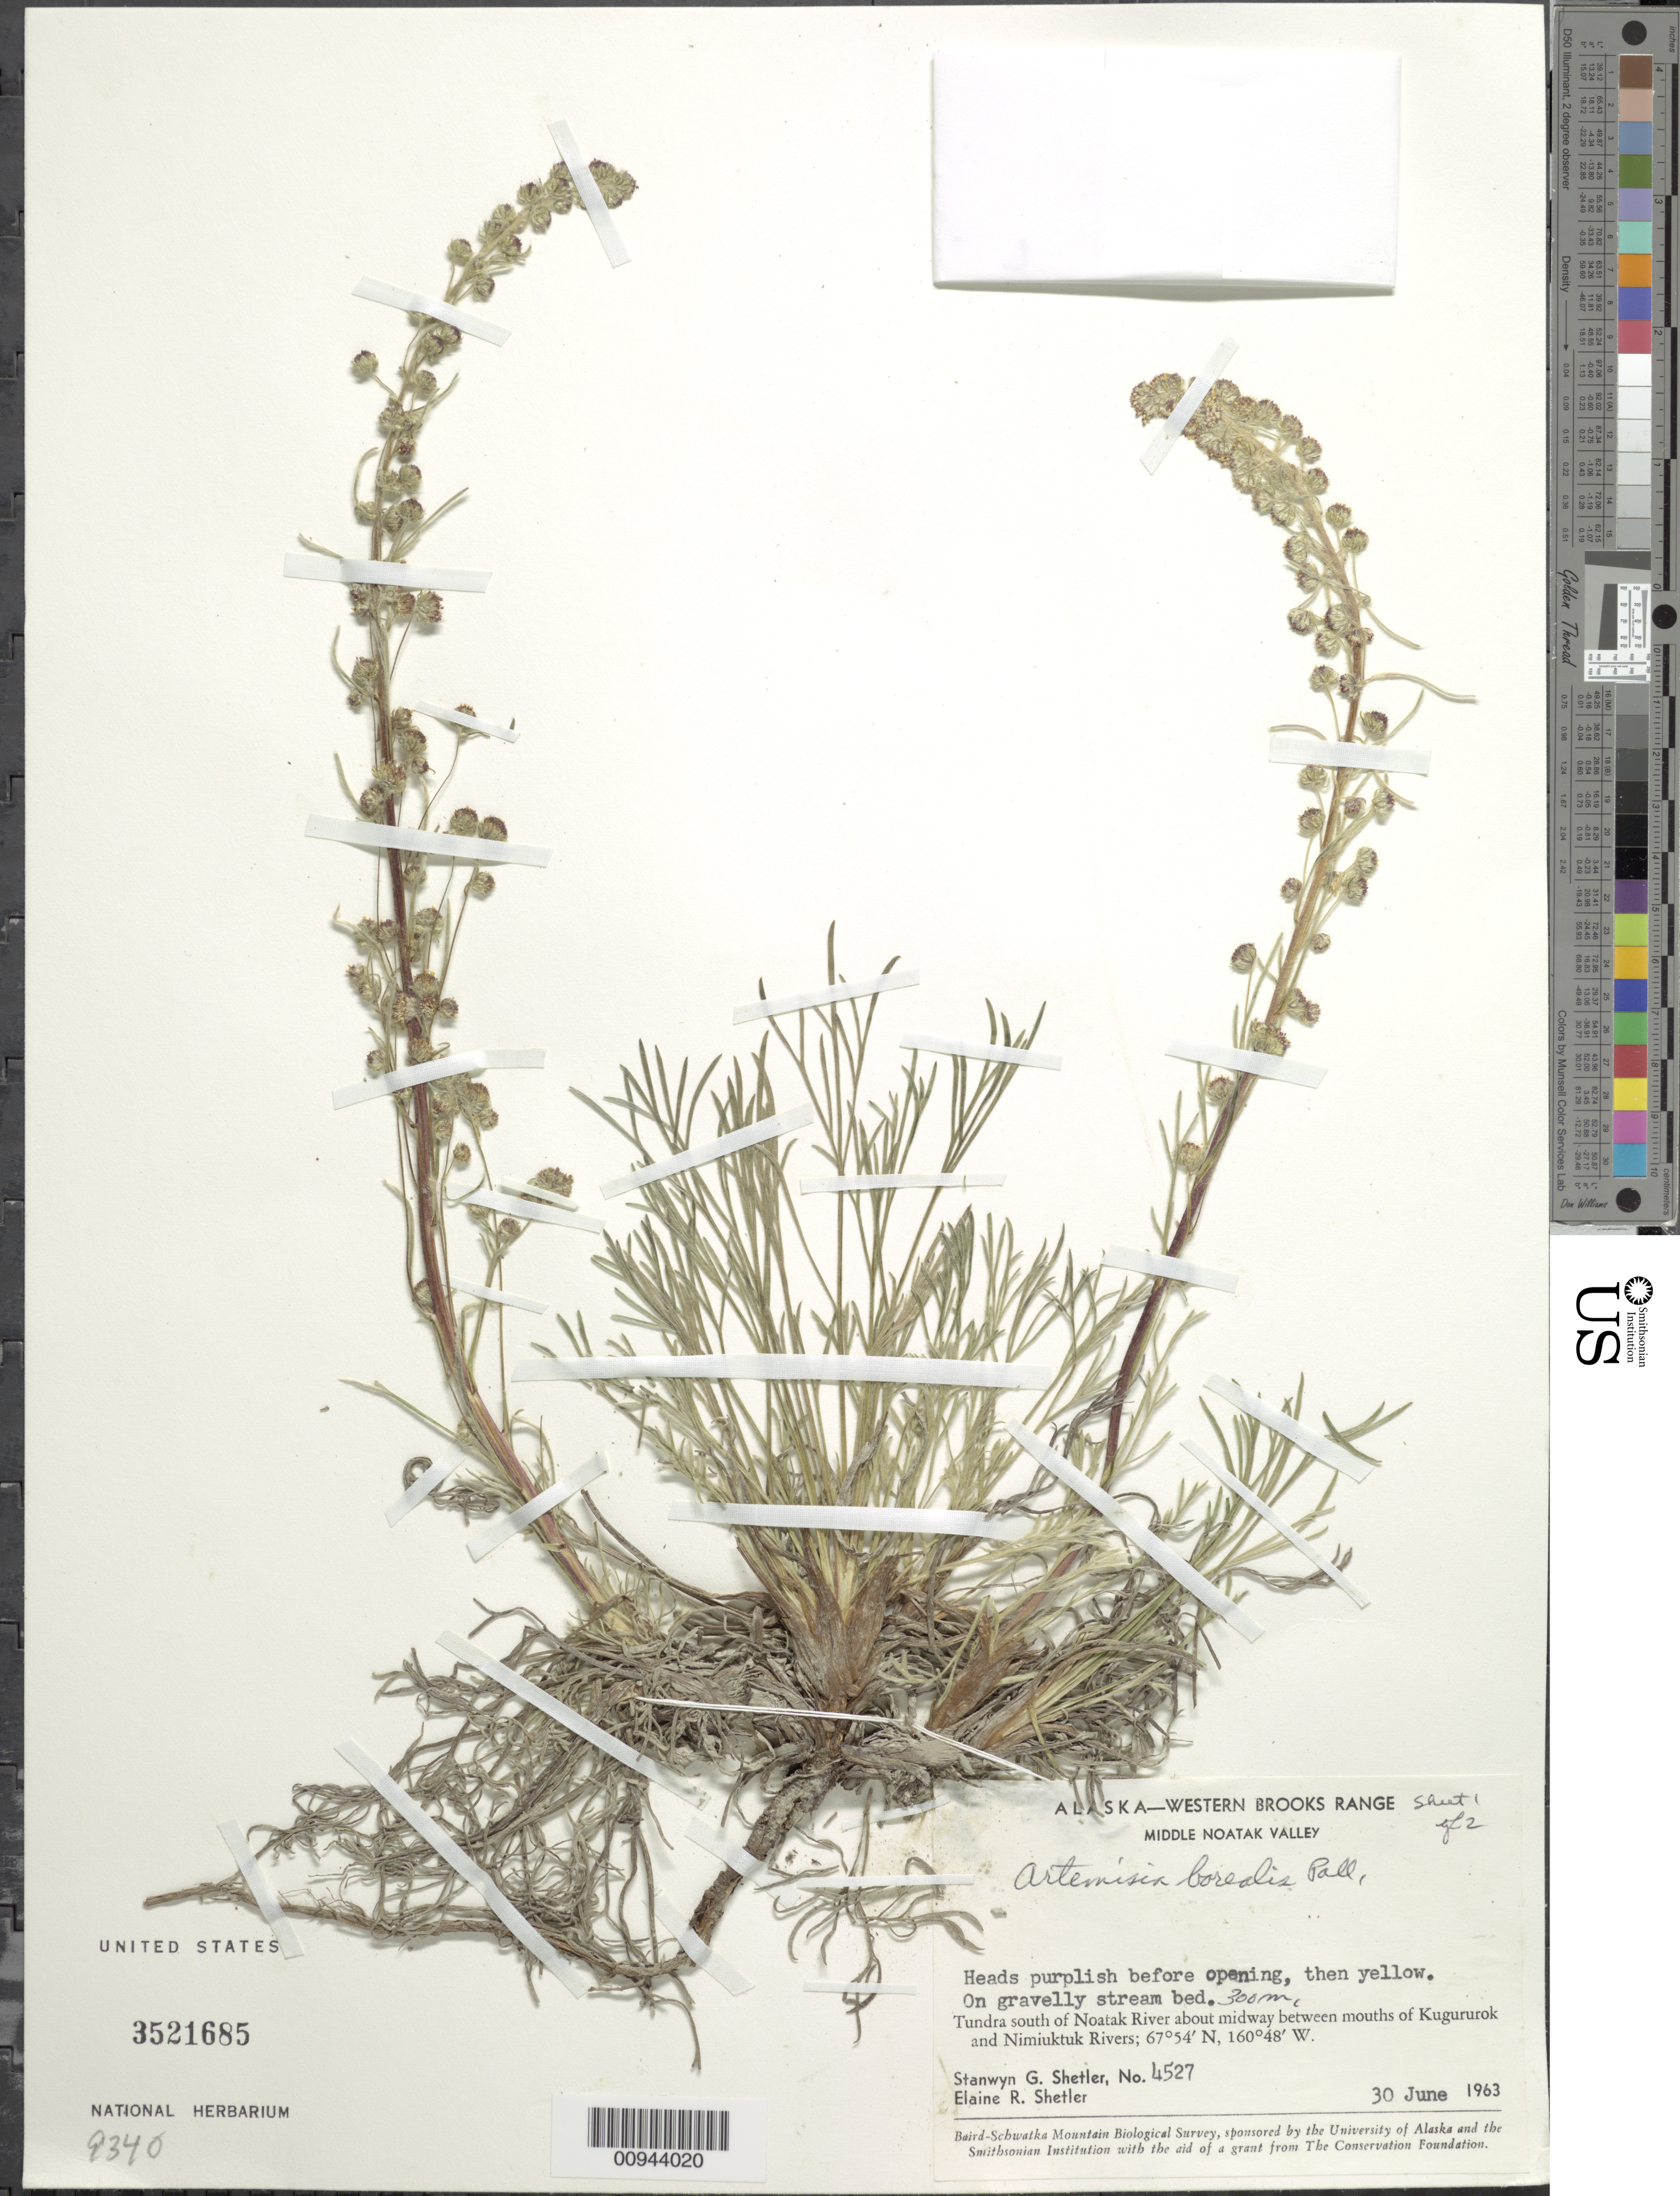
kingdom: Plantae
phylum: Tracheophyta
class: Magnoliopsida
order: Asterales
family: Asteraceae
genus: Artemisia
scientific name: Artemisia borealis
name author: Pall.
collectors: S. Shetler & E. R. Shetler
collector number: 4527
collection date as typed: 30 Jun 1963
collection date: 1963-06-30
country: United States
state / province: Alaska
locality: S of Noatak River about midway between mouths of Kugururok and Nimiuktuk Rivers. Western Brooks Range, Middle Noatak Valley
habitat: Tundra. On gravelly stream bed.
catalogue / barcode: US 3521685